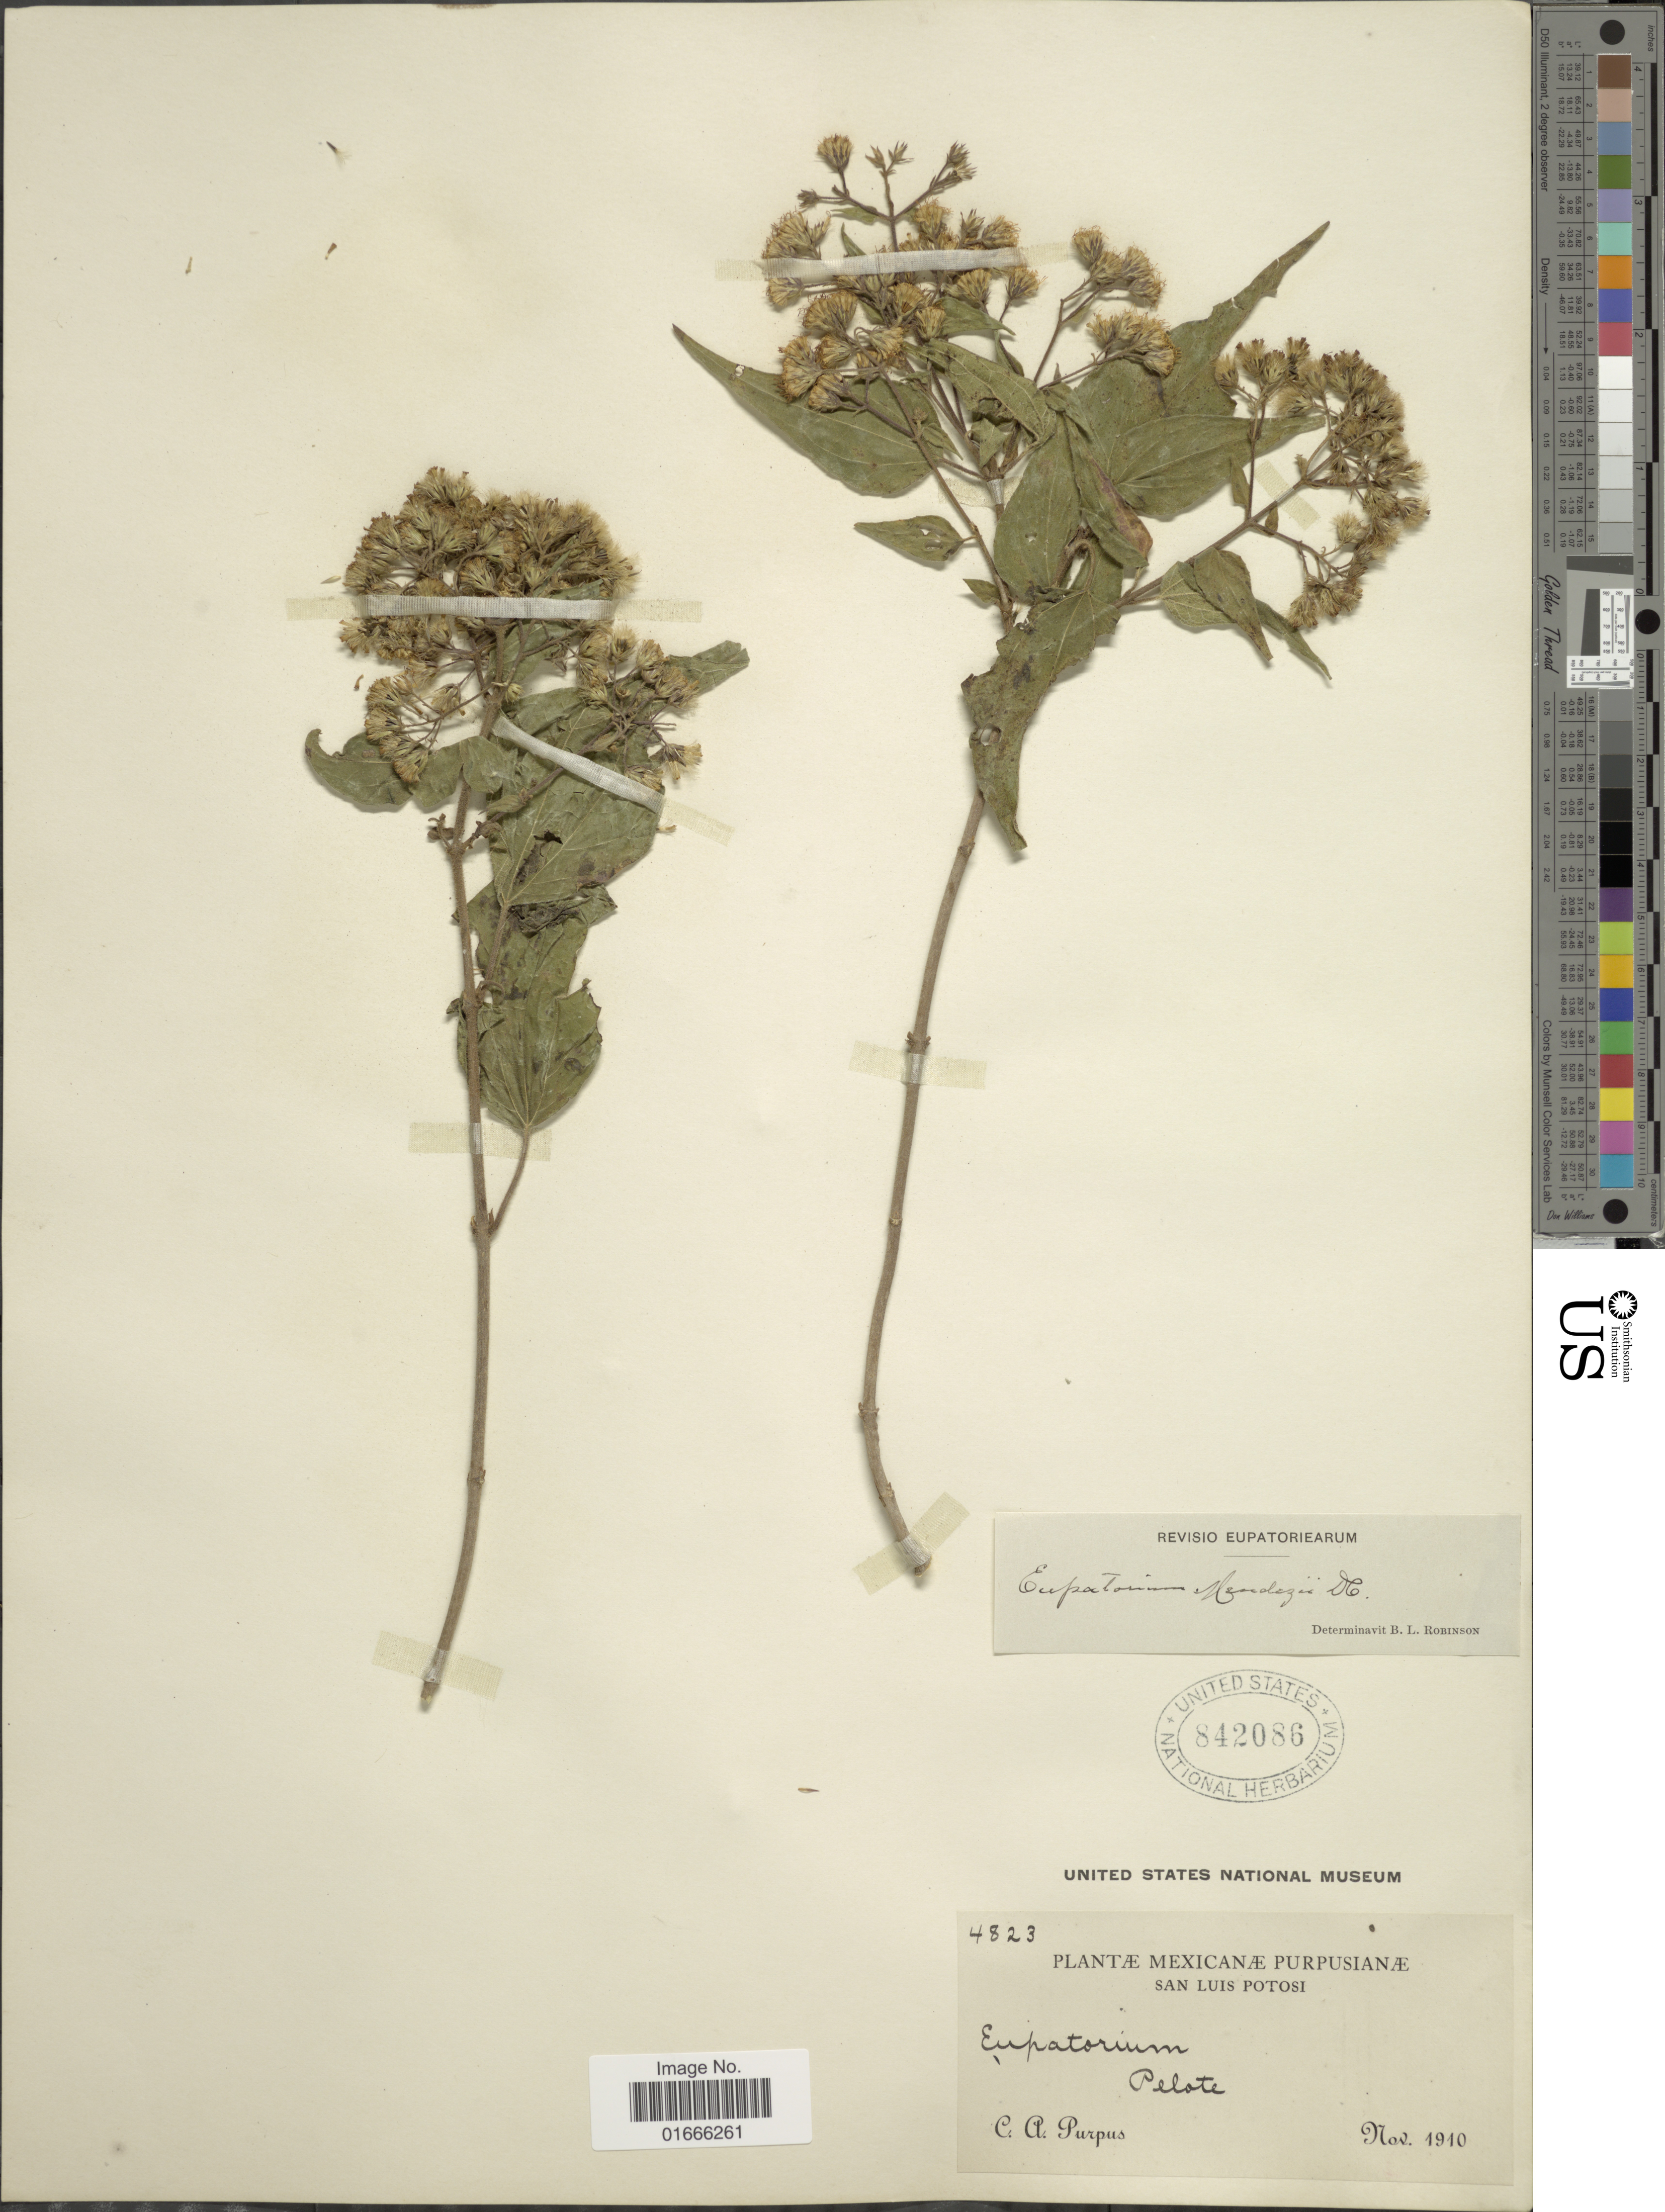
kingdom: Plantae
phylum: Tracheophyta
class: Magnoliopsida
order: Asterales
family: Asteraceae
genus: Chromolaena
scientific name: Chromolaena papanthense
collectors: C. A. Purpus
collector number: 4823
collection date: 1910-11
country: Mexico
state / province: San Luis Potosí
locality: Pelota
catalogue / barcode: US 842086